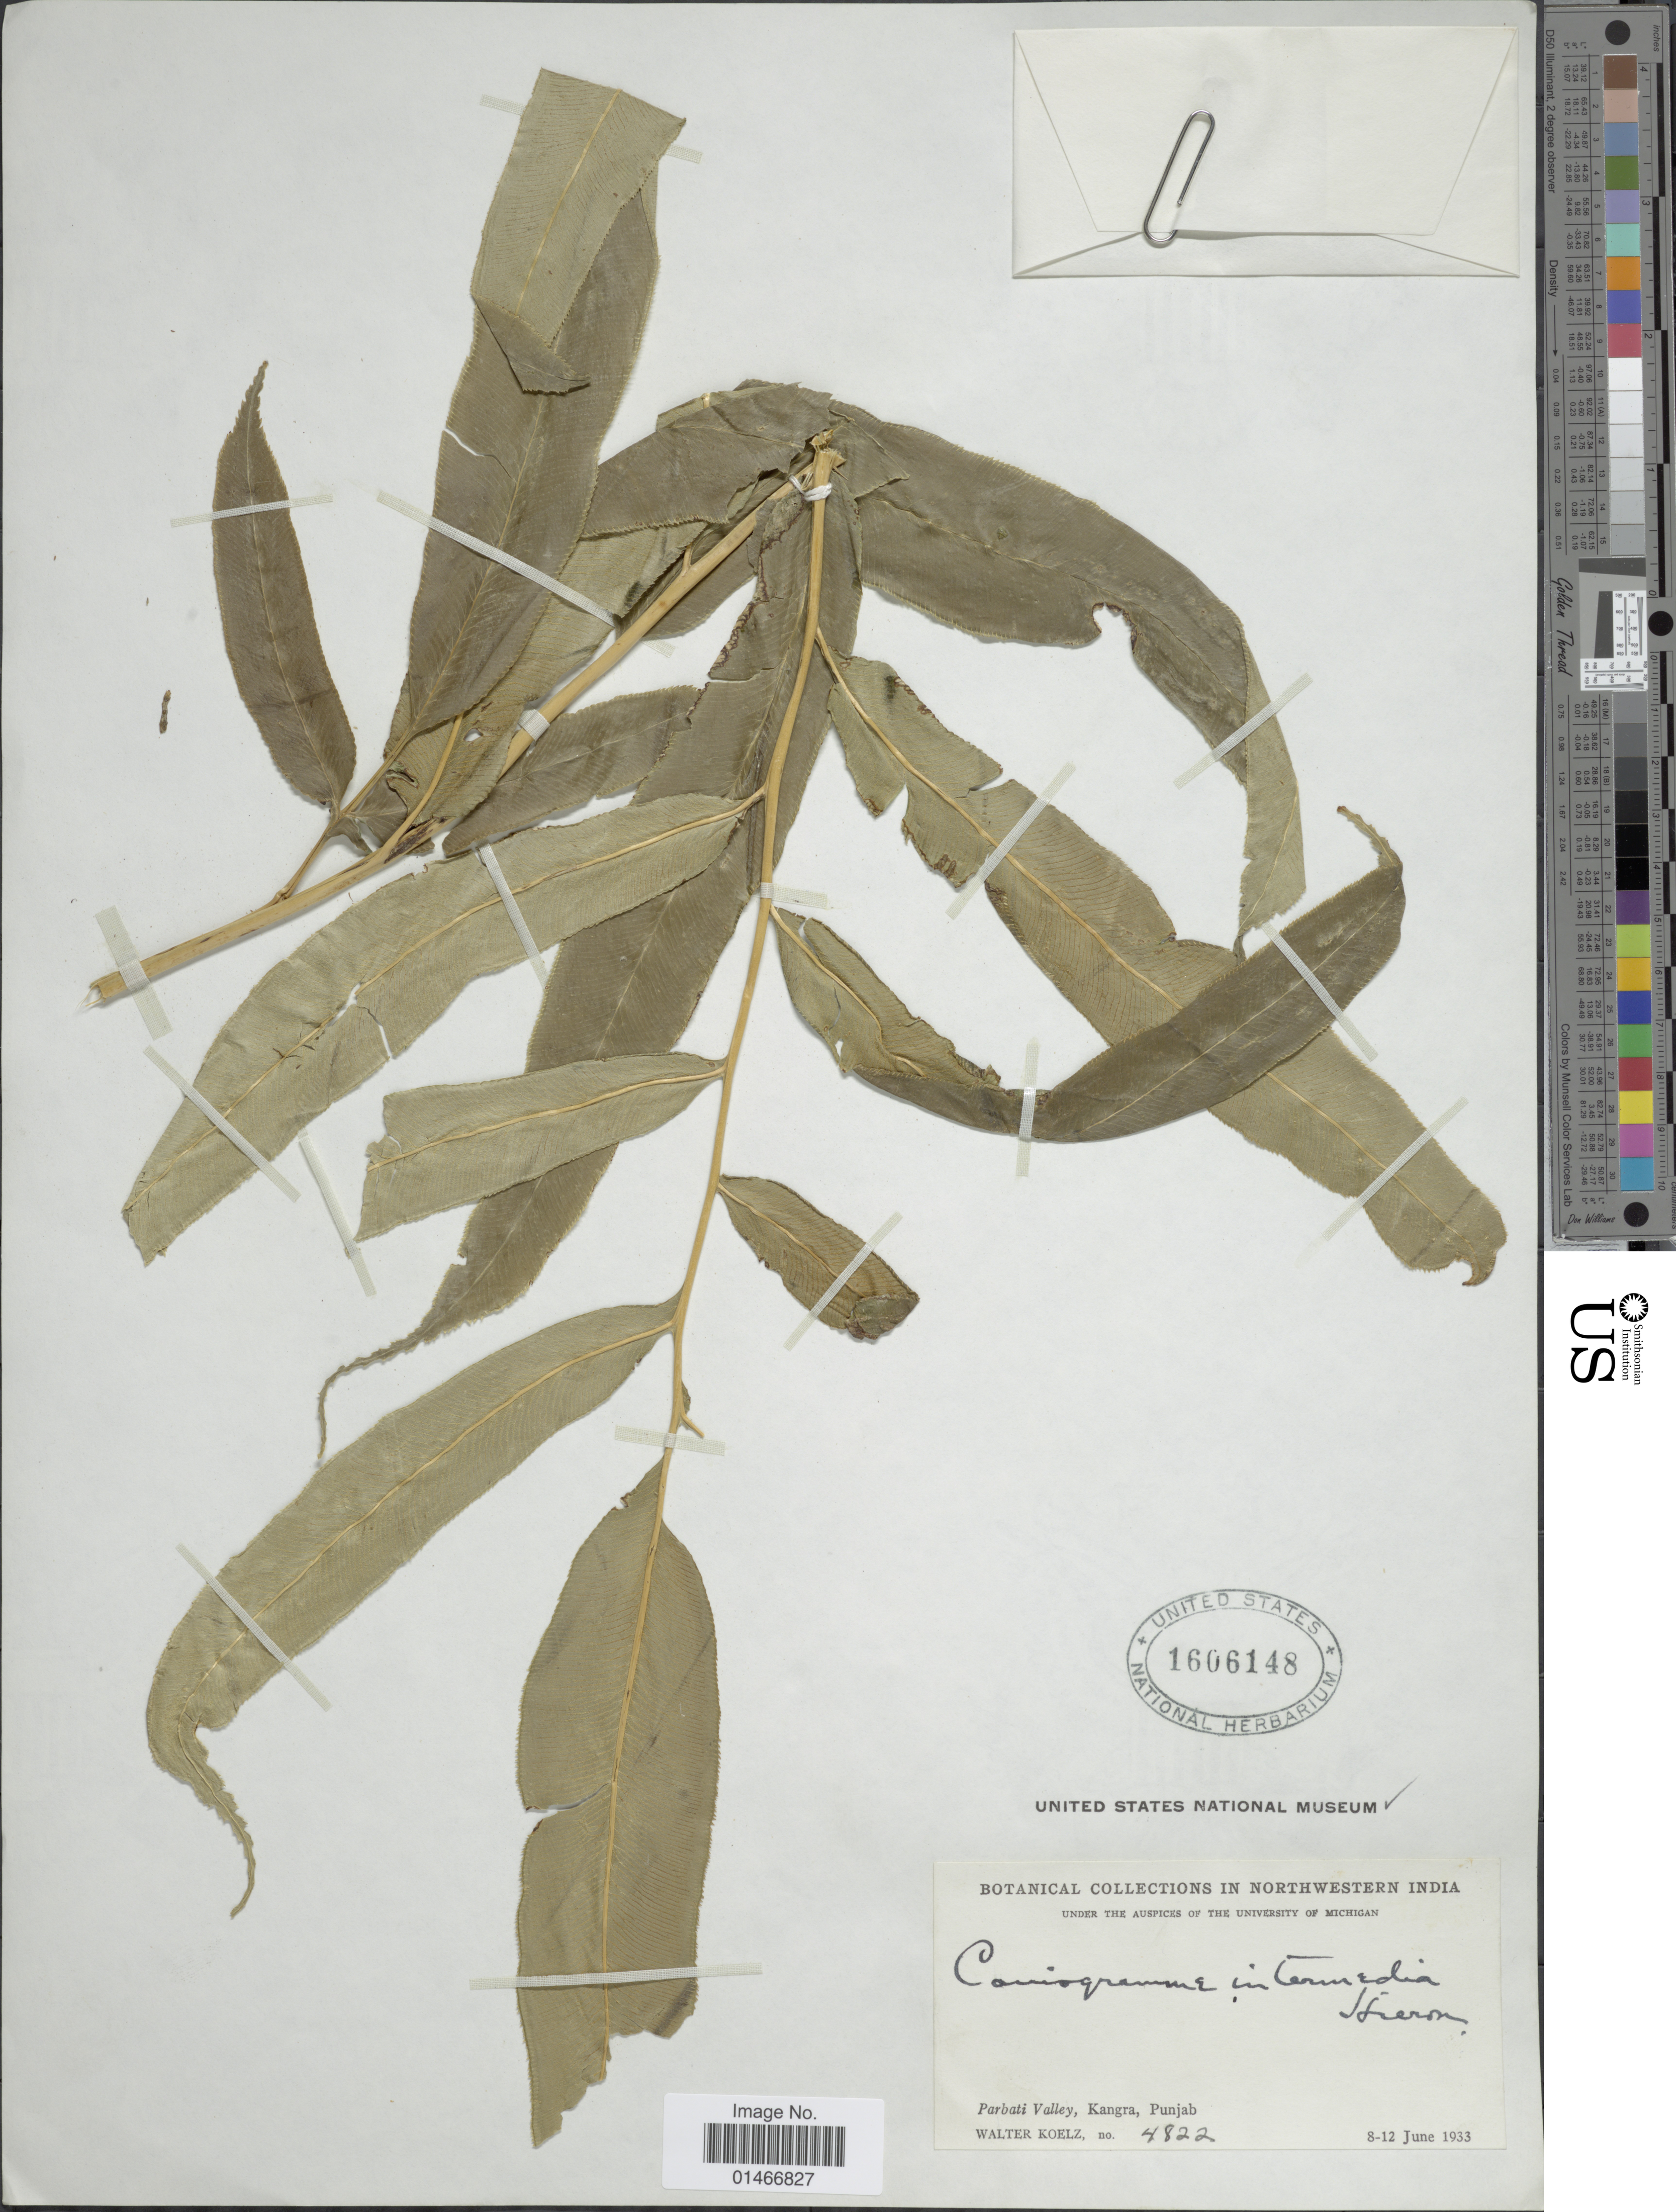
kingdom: Plantae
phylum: Tracheophyta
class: Polypodiopsida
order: Polypodiales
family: Pteridaceae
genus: Coniogramme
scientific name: Coniogramme affinis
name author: Hieron.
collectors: W. N. Koelz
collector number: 4822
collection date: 1933-06-08/1933-06-12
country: India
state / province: Himachal Pradesh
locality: Parbati Valley, Kangra, Punjab.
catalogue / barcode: US 1606148